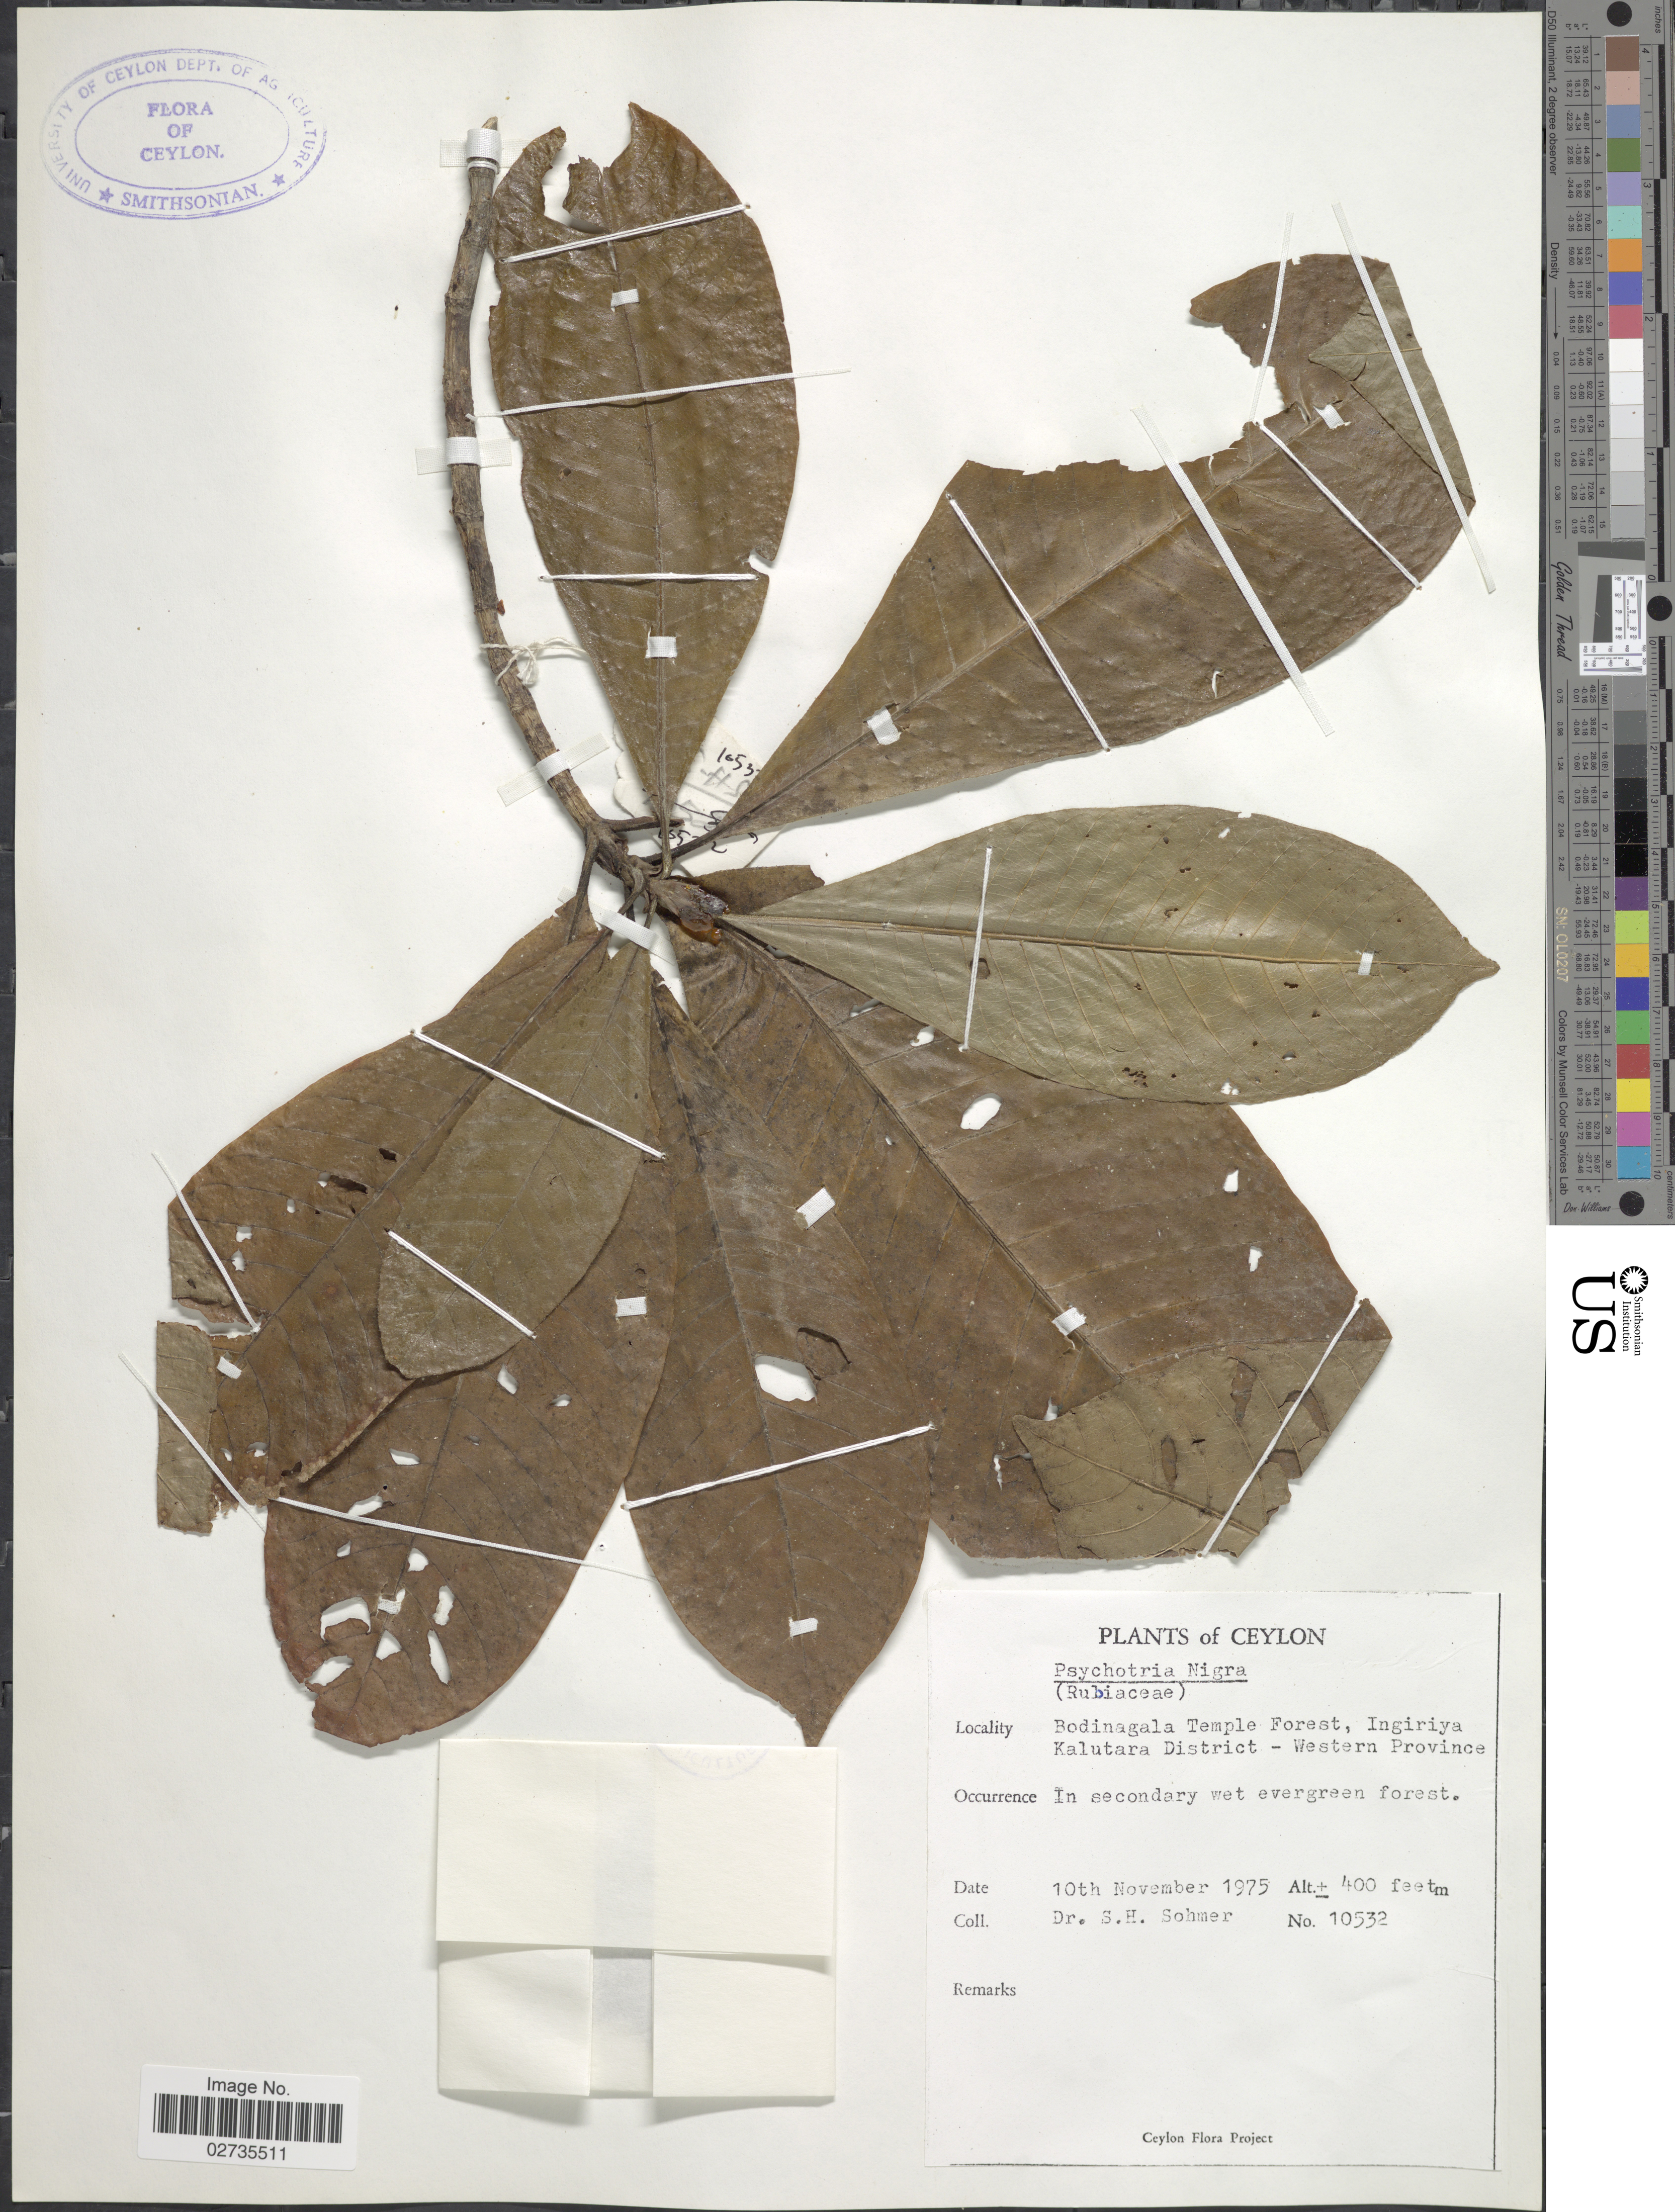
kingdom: Plantae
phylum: Tracheophyta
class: Magnoliopsida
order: Gentianales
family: Rubiaceae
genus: Psychotria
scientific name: Psychotria nigra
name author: (Gaertn.) Alston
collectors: S. H. Sohmer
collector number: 10532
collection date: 1975-11-10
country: Sri Lanka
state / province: Western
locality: Ceylon. Bodingala Temple Forest, Ingiriya Kalutara District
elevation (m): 122